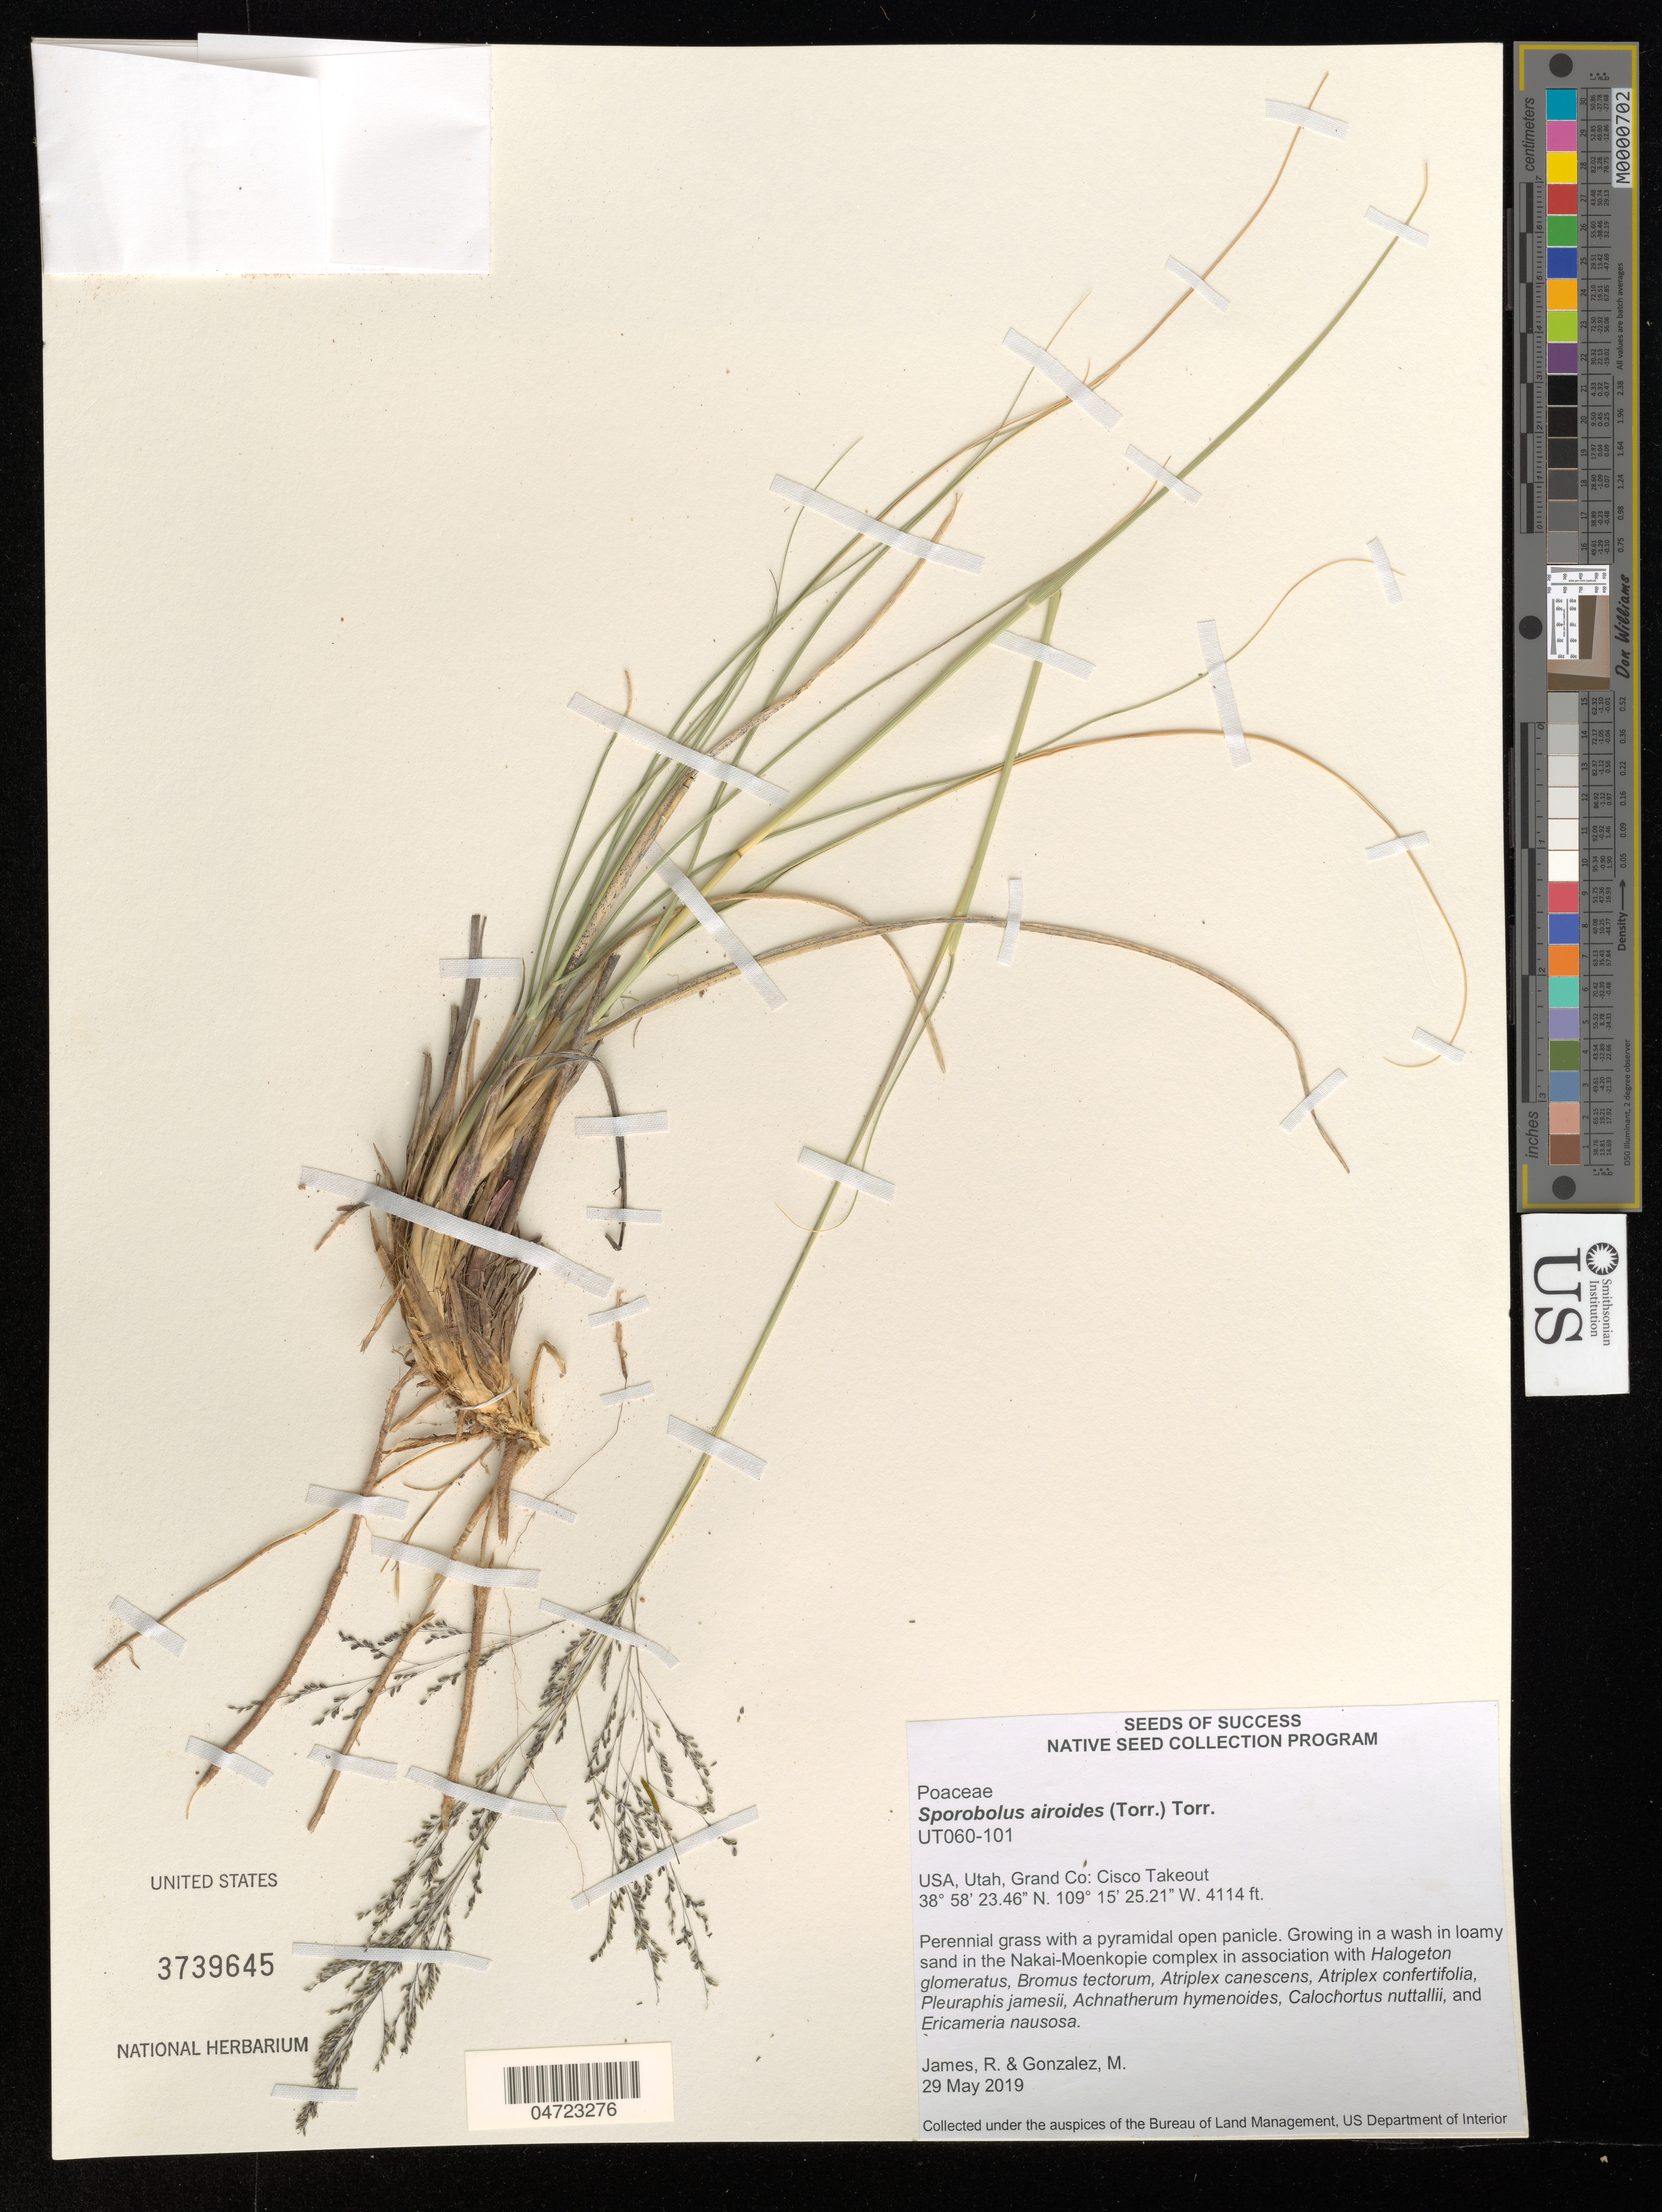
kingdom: Plantae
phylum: Tracheophyta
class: Liliopsida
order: Poales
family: Poaceae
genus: Sporobolus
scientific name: Sporobolus airoides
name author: (Torr.) Torr.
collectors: R. James & M. Gonzalez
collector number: UT060-101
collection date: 2019-05-29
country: United States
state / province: Utah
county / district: Grand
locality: Grand Co.: Cisco Takeout.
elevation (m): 1254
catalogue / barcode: US 3739645